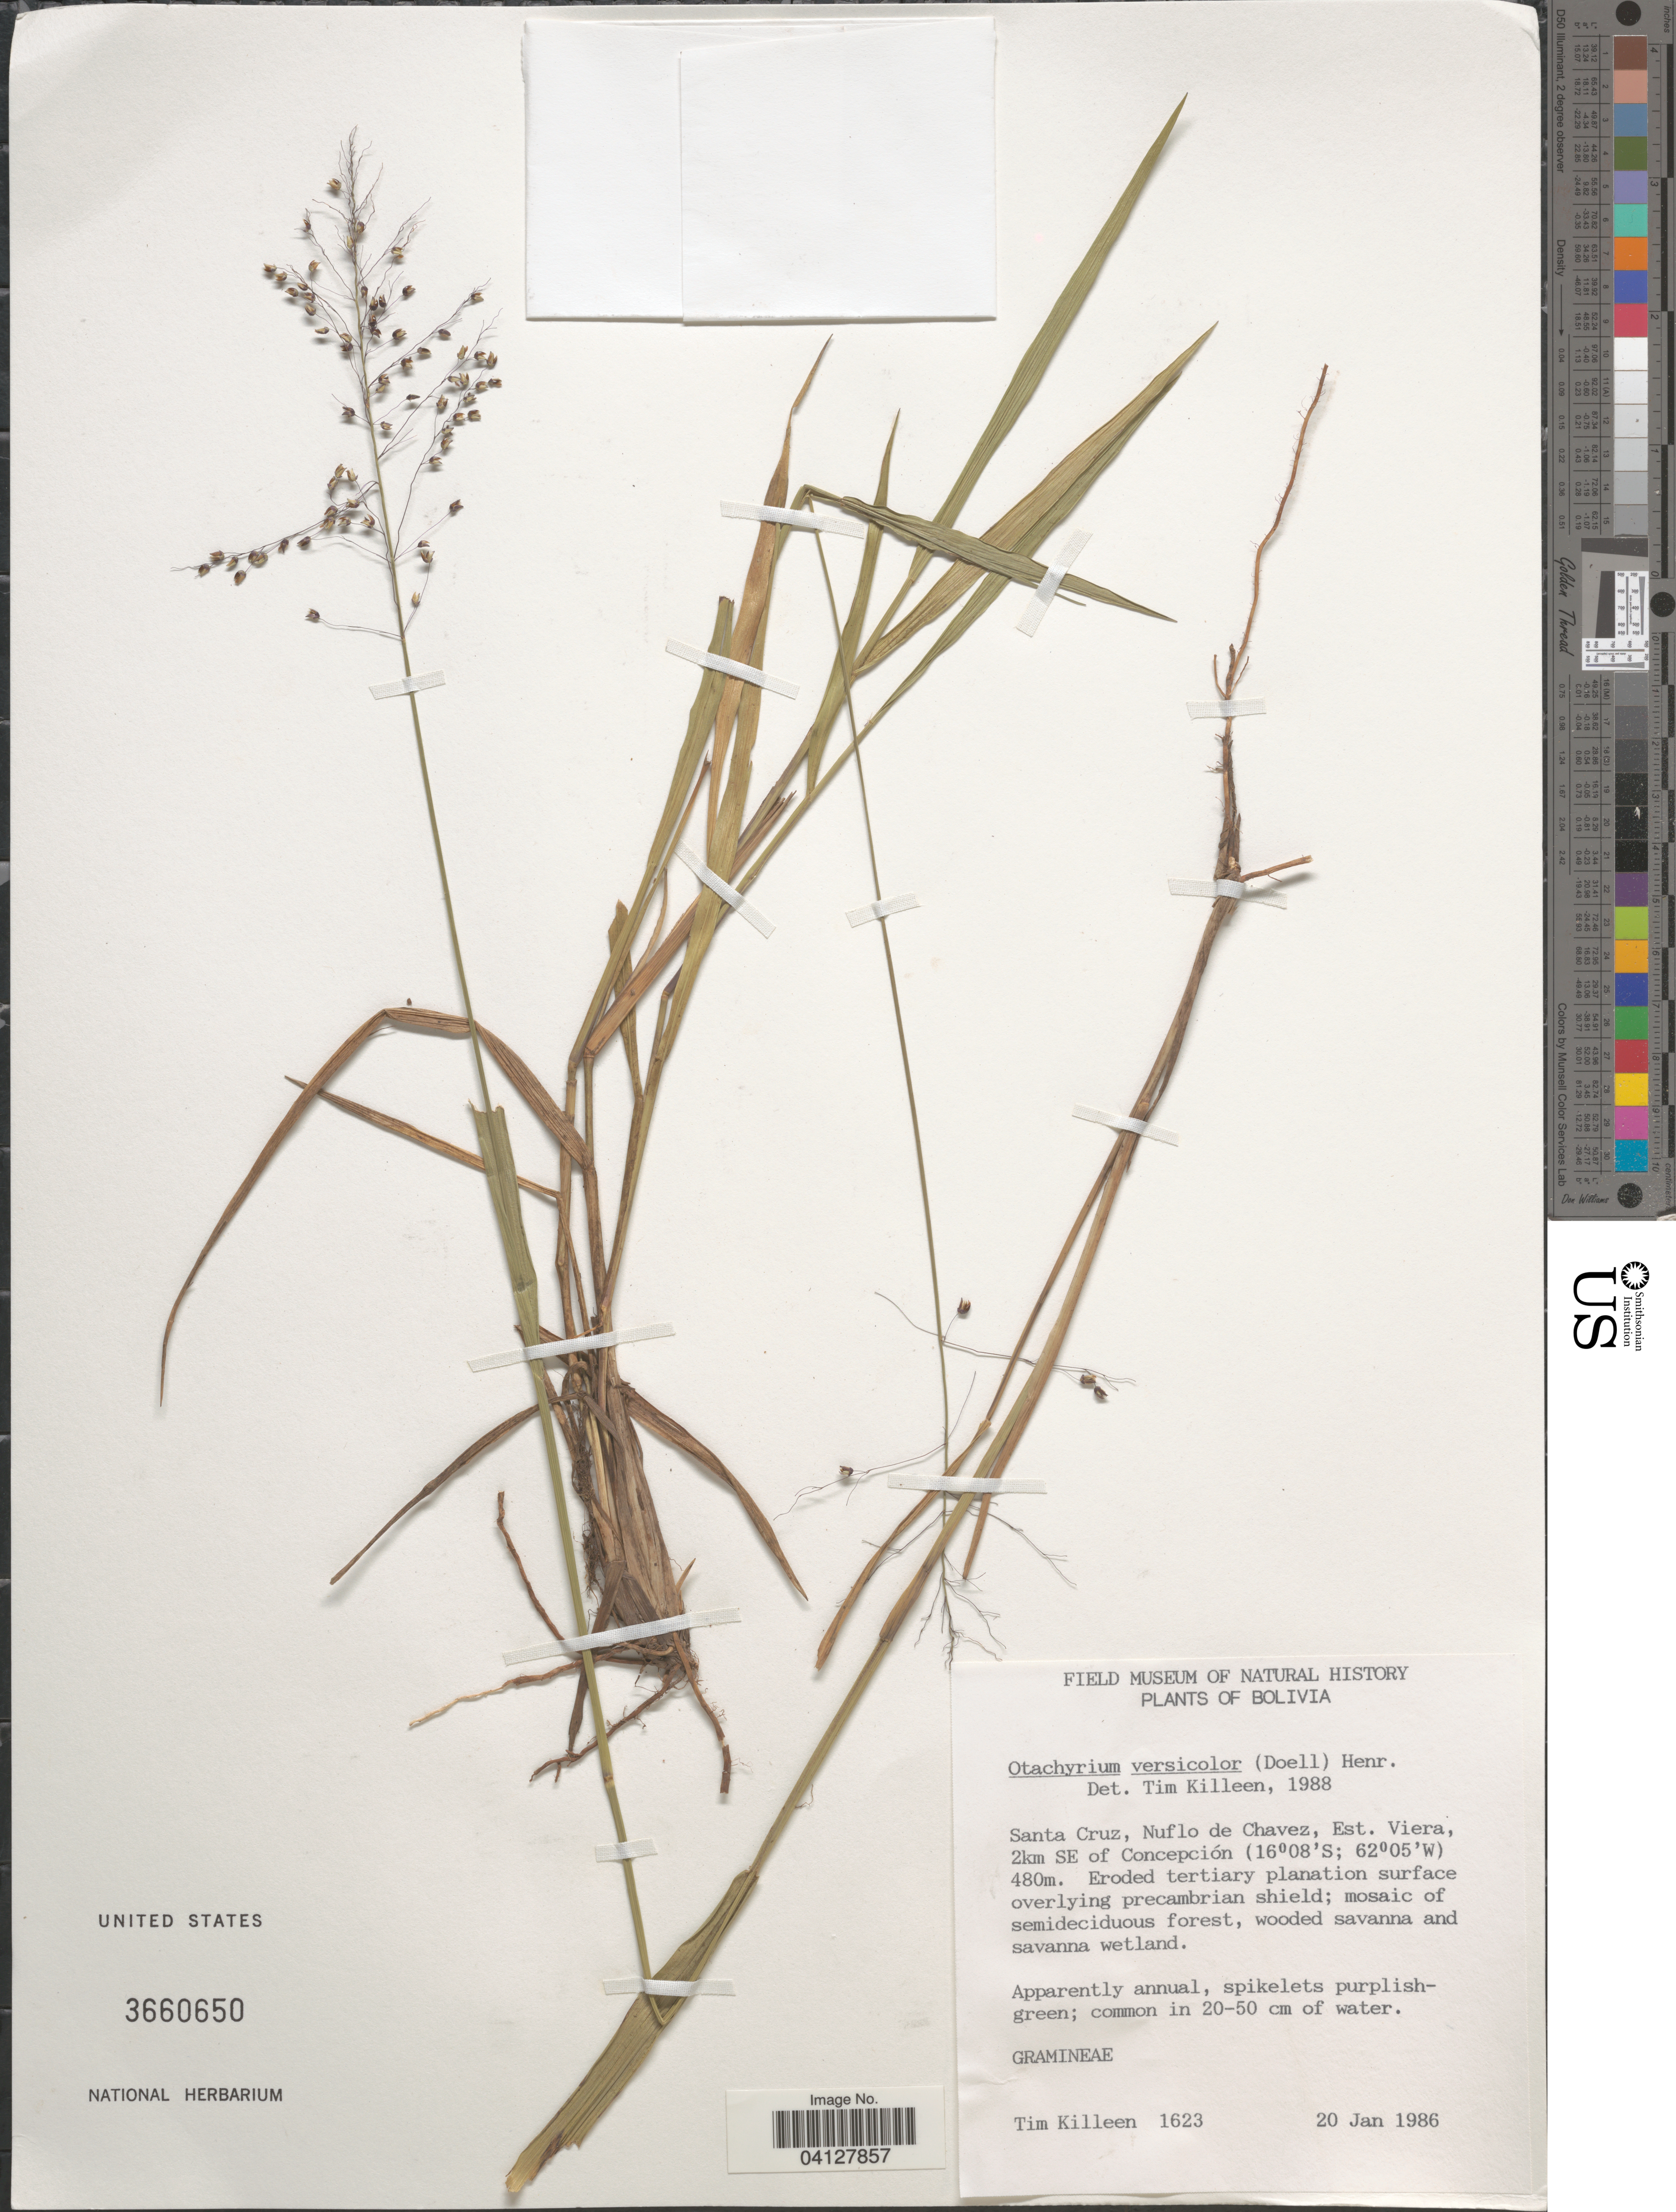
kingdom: Plantae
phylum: Tracheophyta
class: Liliopsida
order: Poales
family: Poaceae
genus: Otachyrium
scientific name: Otachyrium versicolor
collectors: T. J. Killeen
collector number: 1623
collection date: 1986-01-20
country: Bolivia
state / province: Santa Cruz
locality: Nuflo de Chavez, Est. Viera, 2km SE of Concepción.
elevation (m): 480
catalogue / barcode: US 3660650